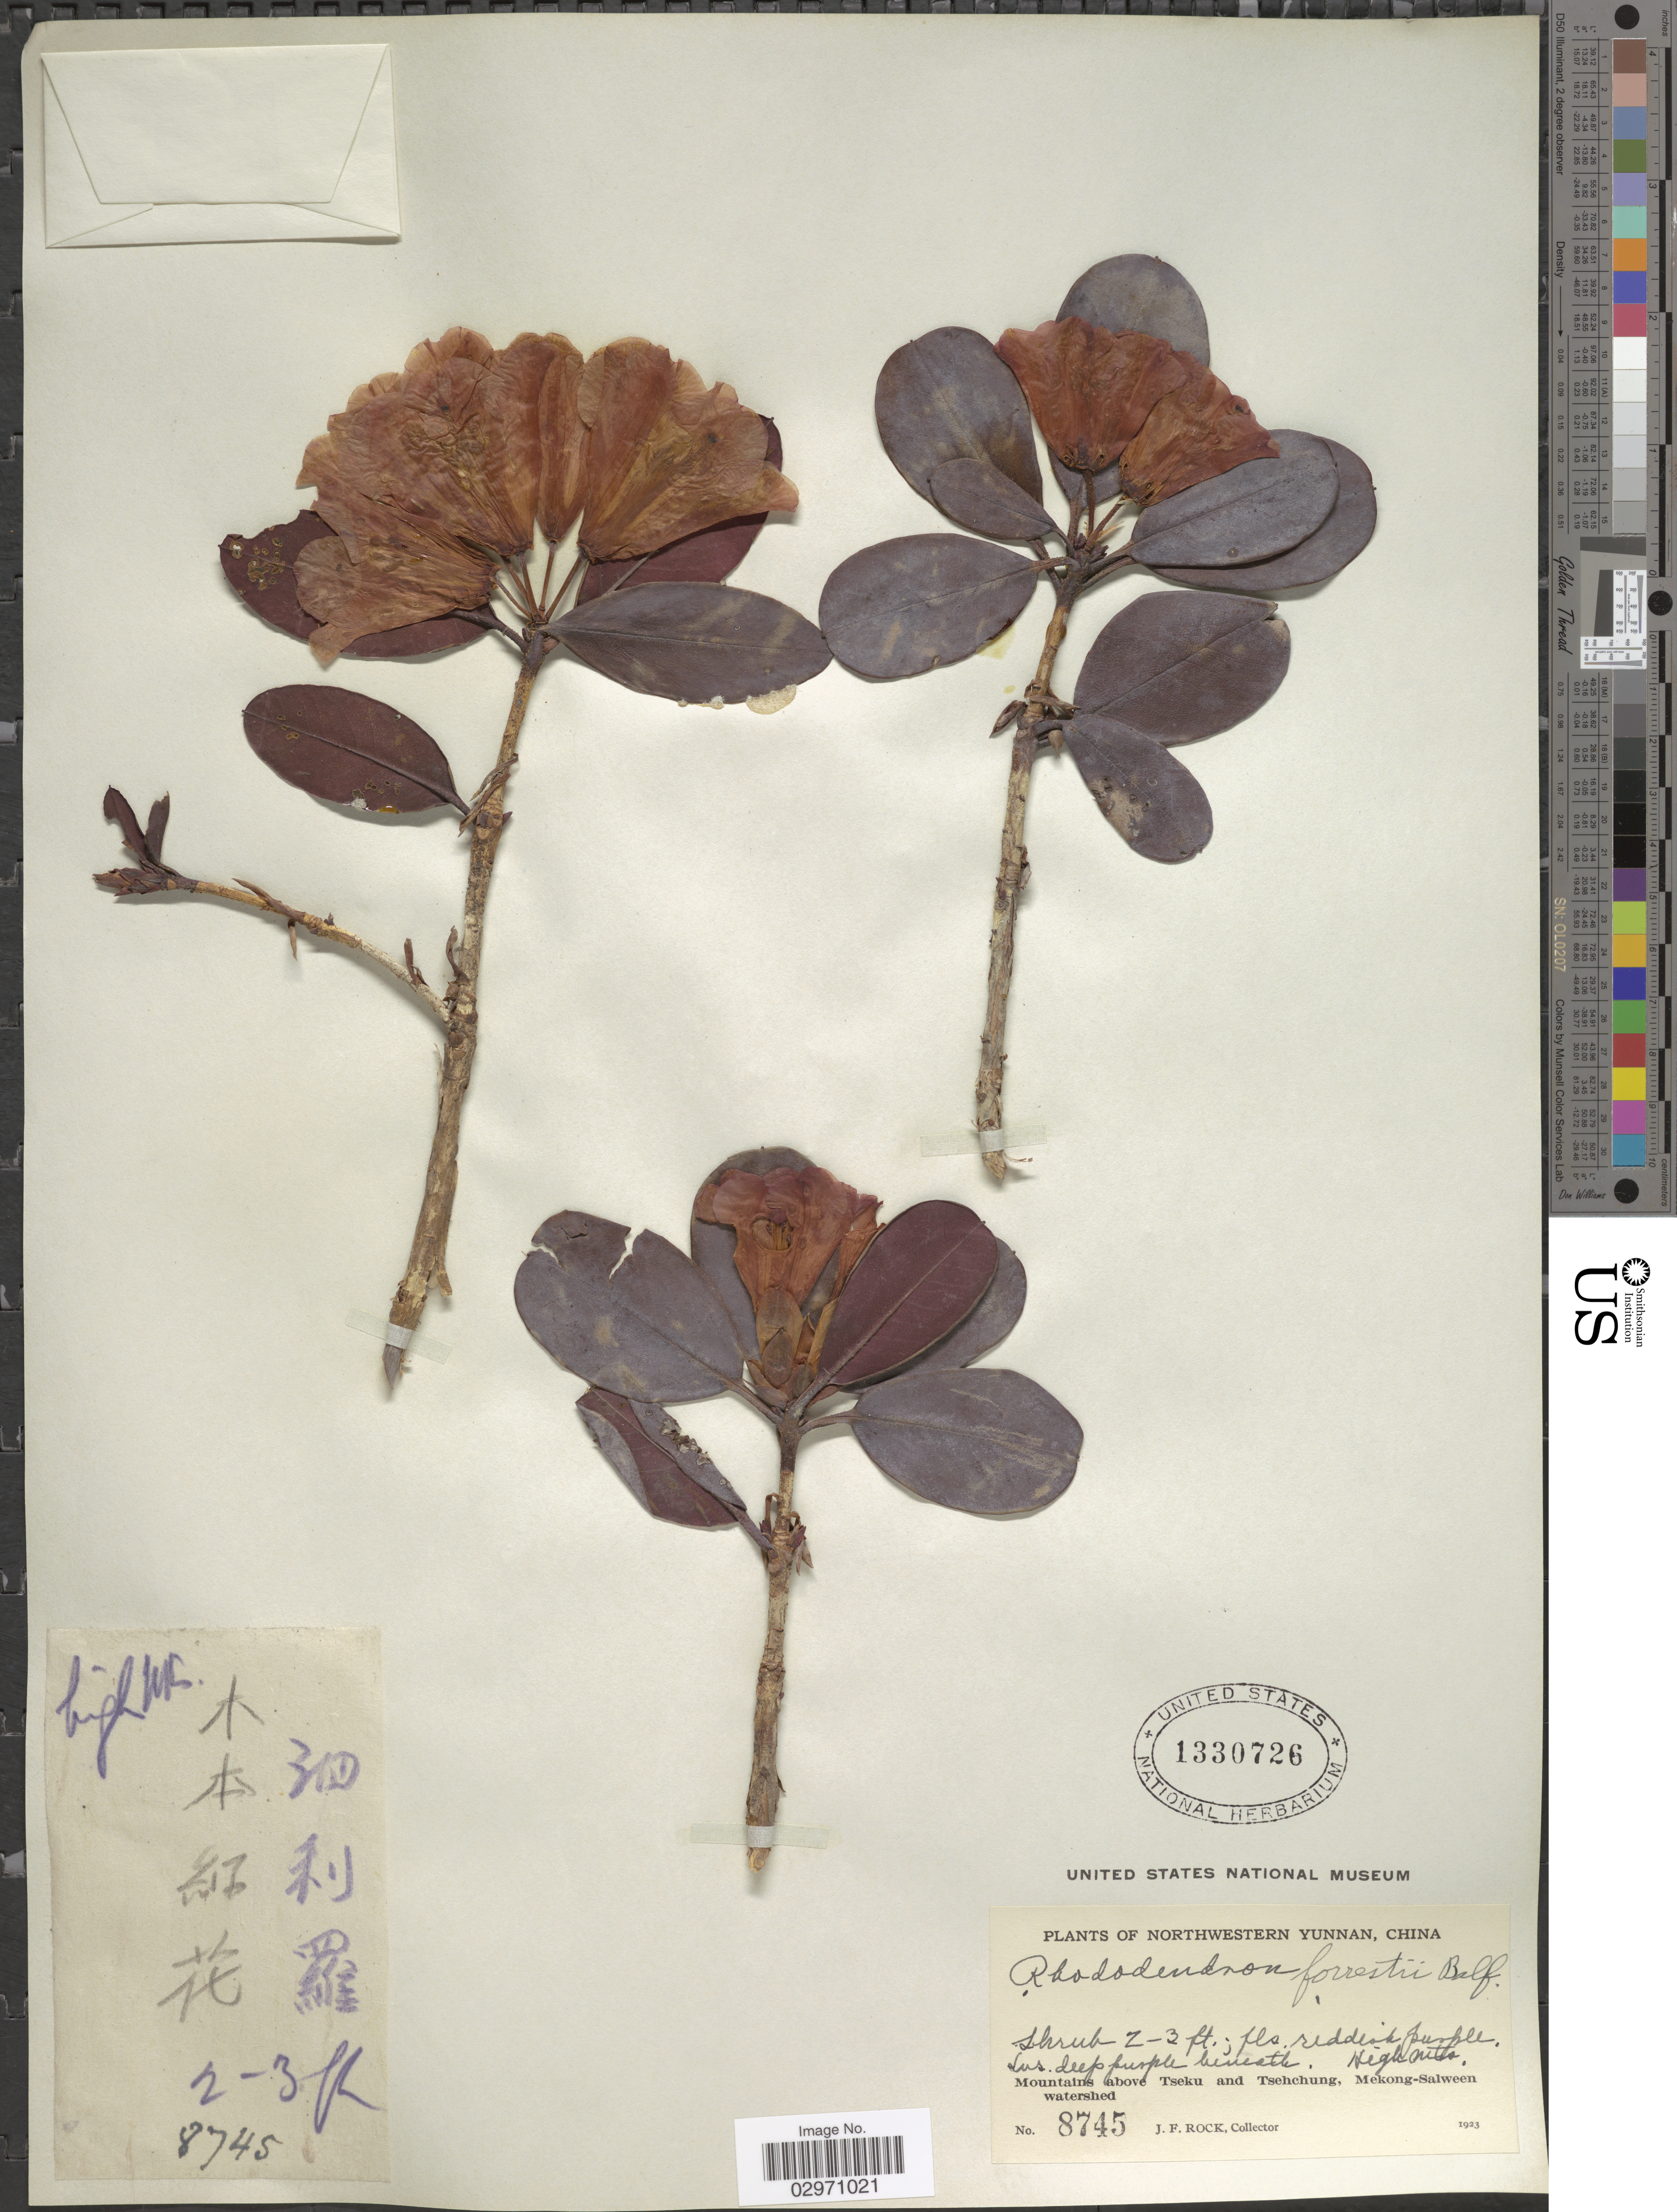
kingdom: Plantae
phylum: Tracheophyta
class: Magnoliopsida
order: Ericales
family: Ericaceae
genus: Rhododendron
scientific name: Rhododendron forrestii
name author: Balf. f. & Diels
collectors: J. Rock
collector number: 8745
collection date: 1923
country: China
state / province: Yunnan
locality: Northwestern Yunnan. Mountains above Tseku and Tsehchung, Mekong-Salween watershed.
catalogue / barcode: US 1330726